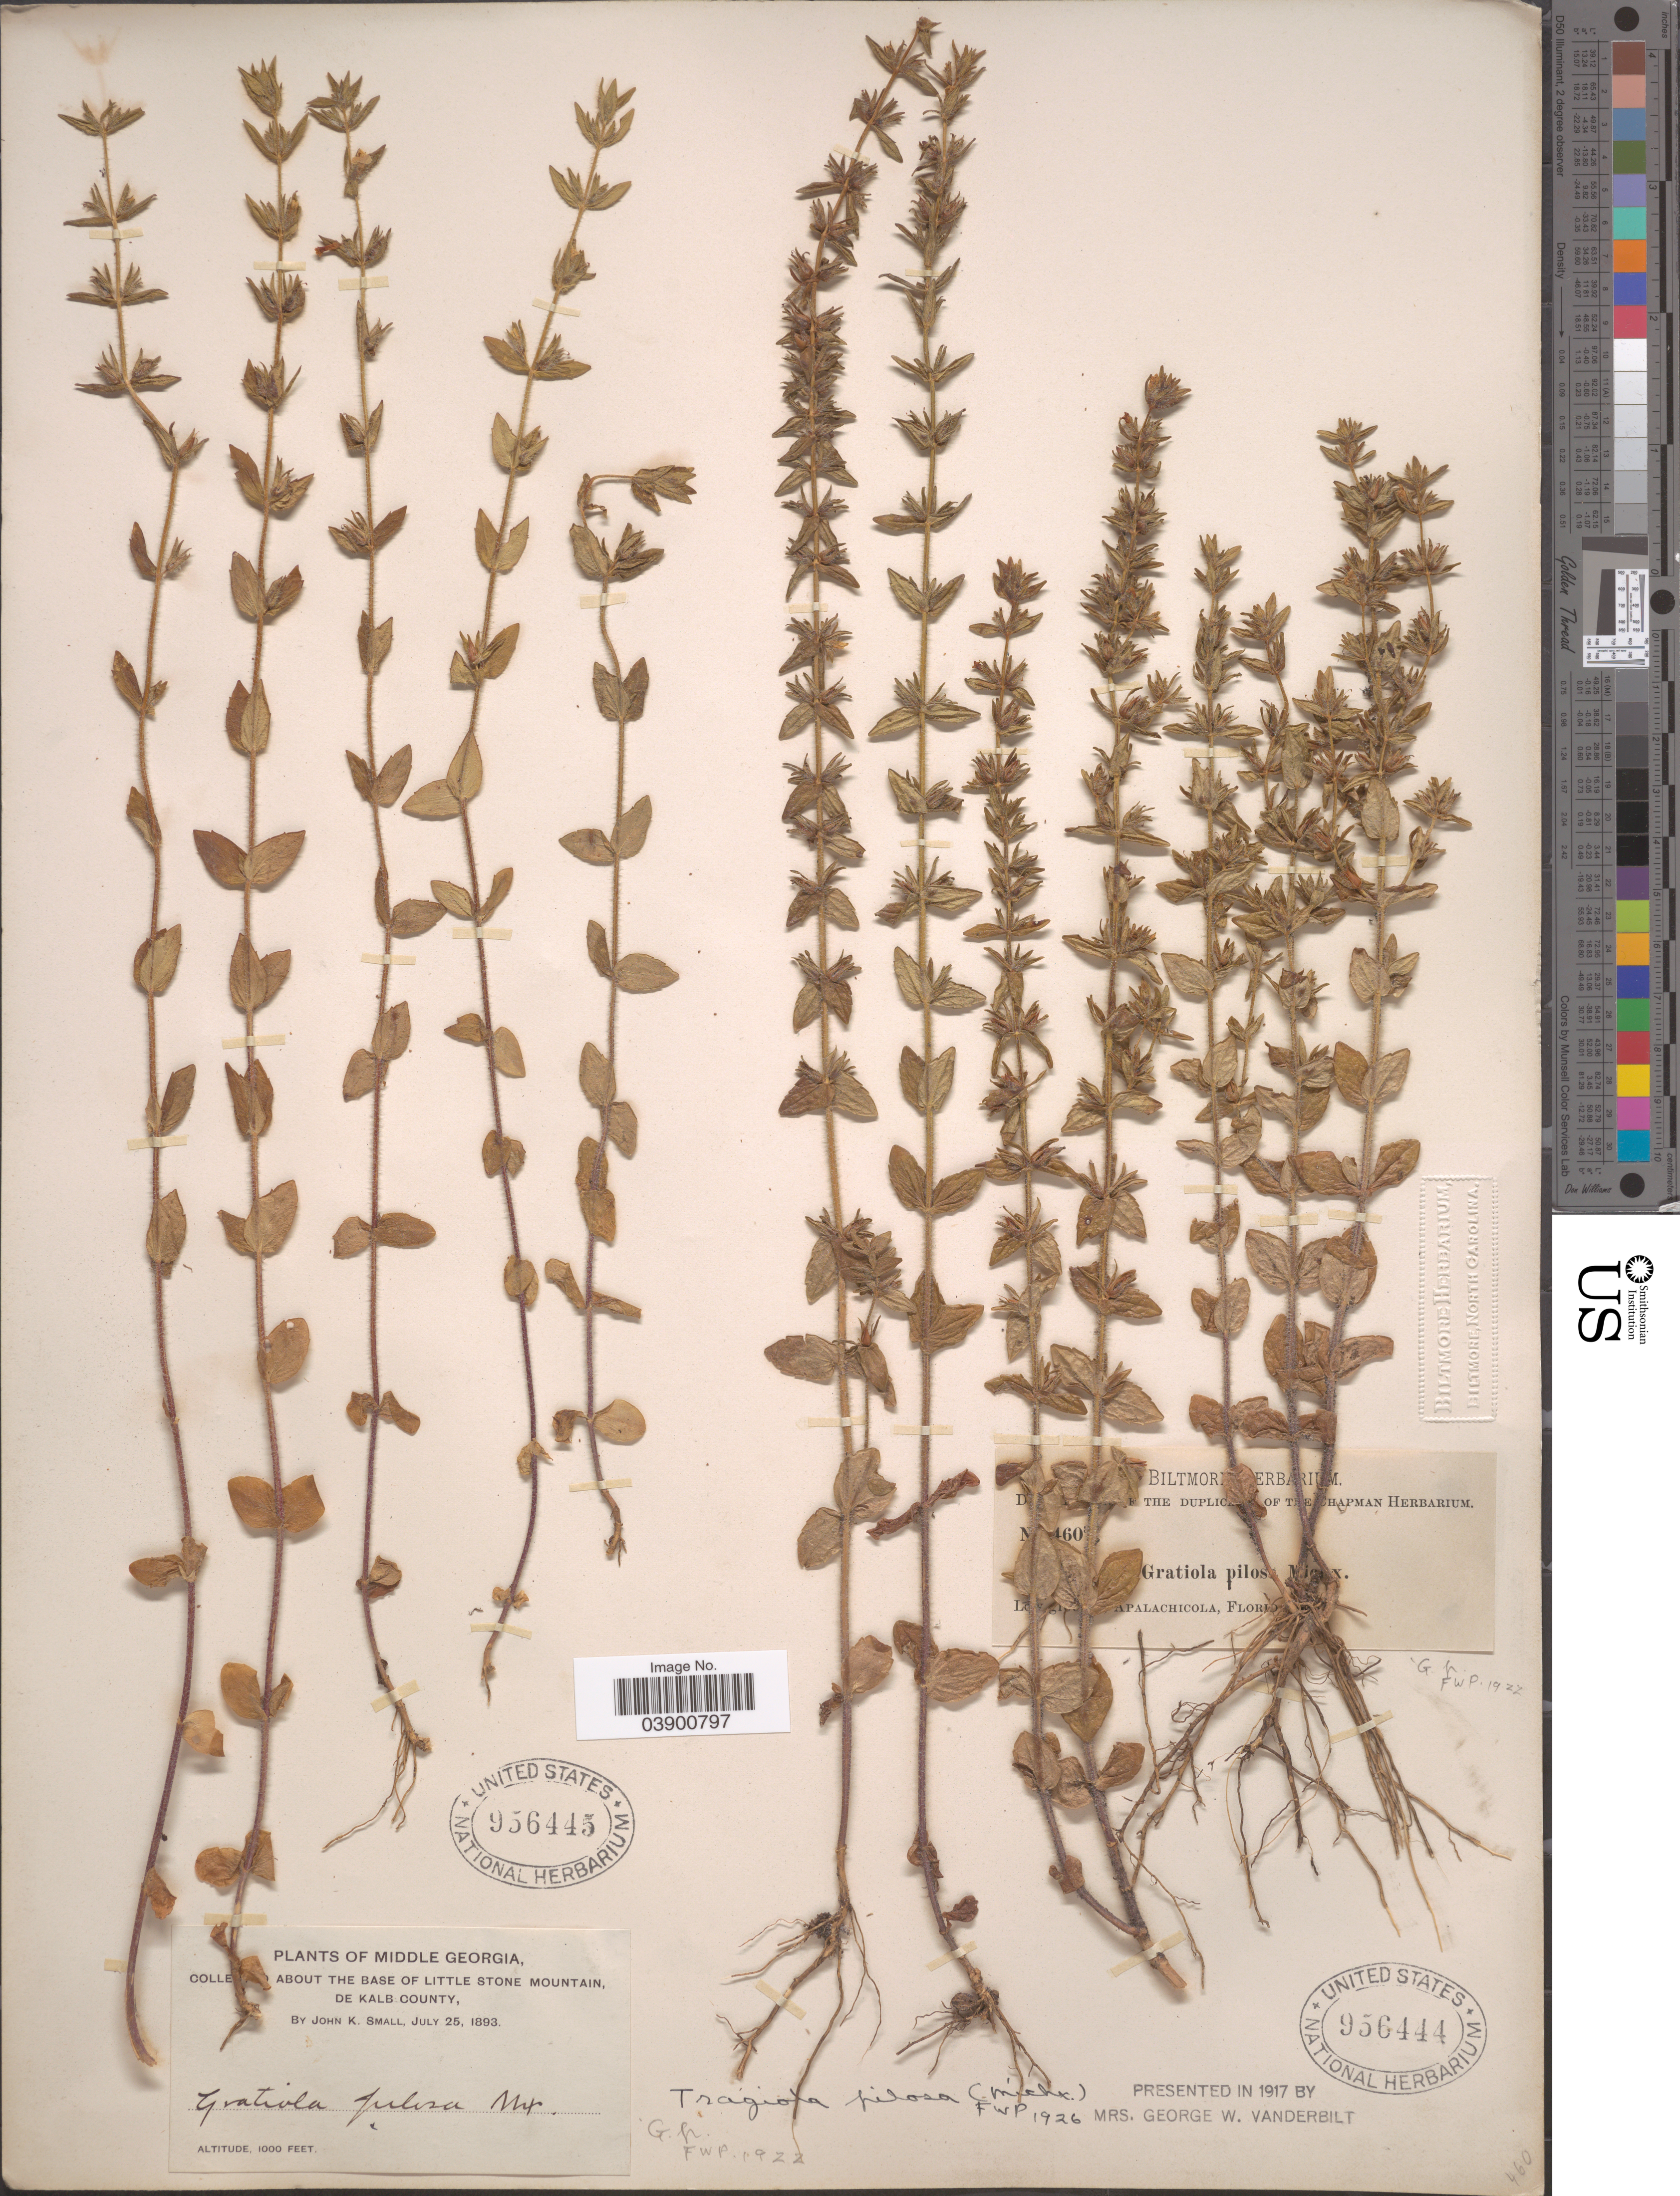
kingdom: Plantae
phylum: Tracheophyta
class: Magnoliopsida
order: Lamiales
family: Plantaginaceae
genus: Gratiola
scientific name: Gratiola pilosa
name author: Michx.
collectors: ex herb. Biltmore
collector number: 460!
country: United States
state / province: Florida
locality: Apalachicola.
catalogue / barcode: US 956444-2